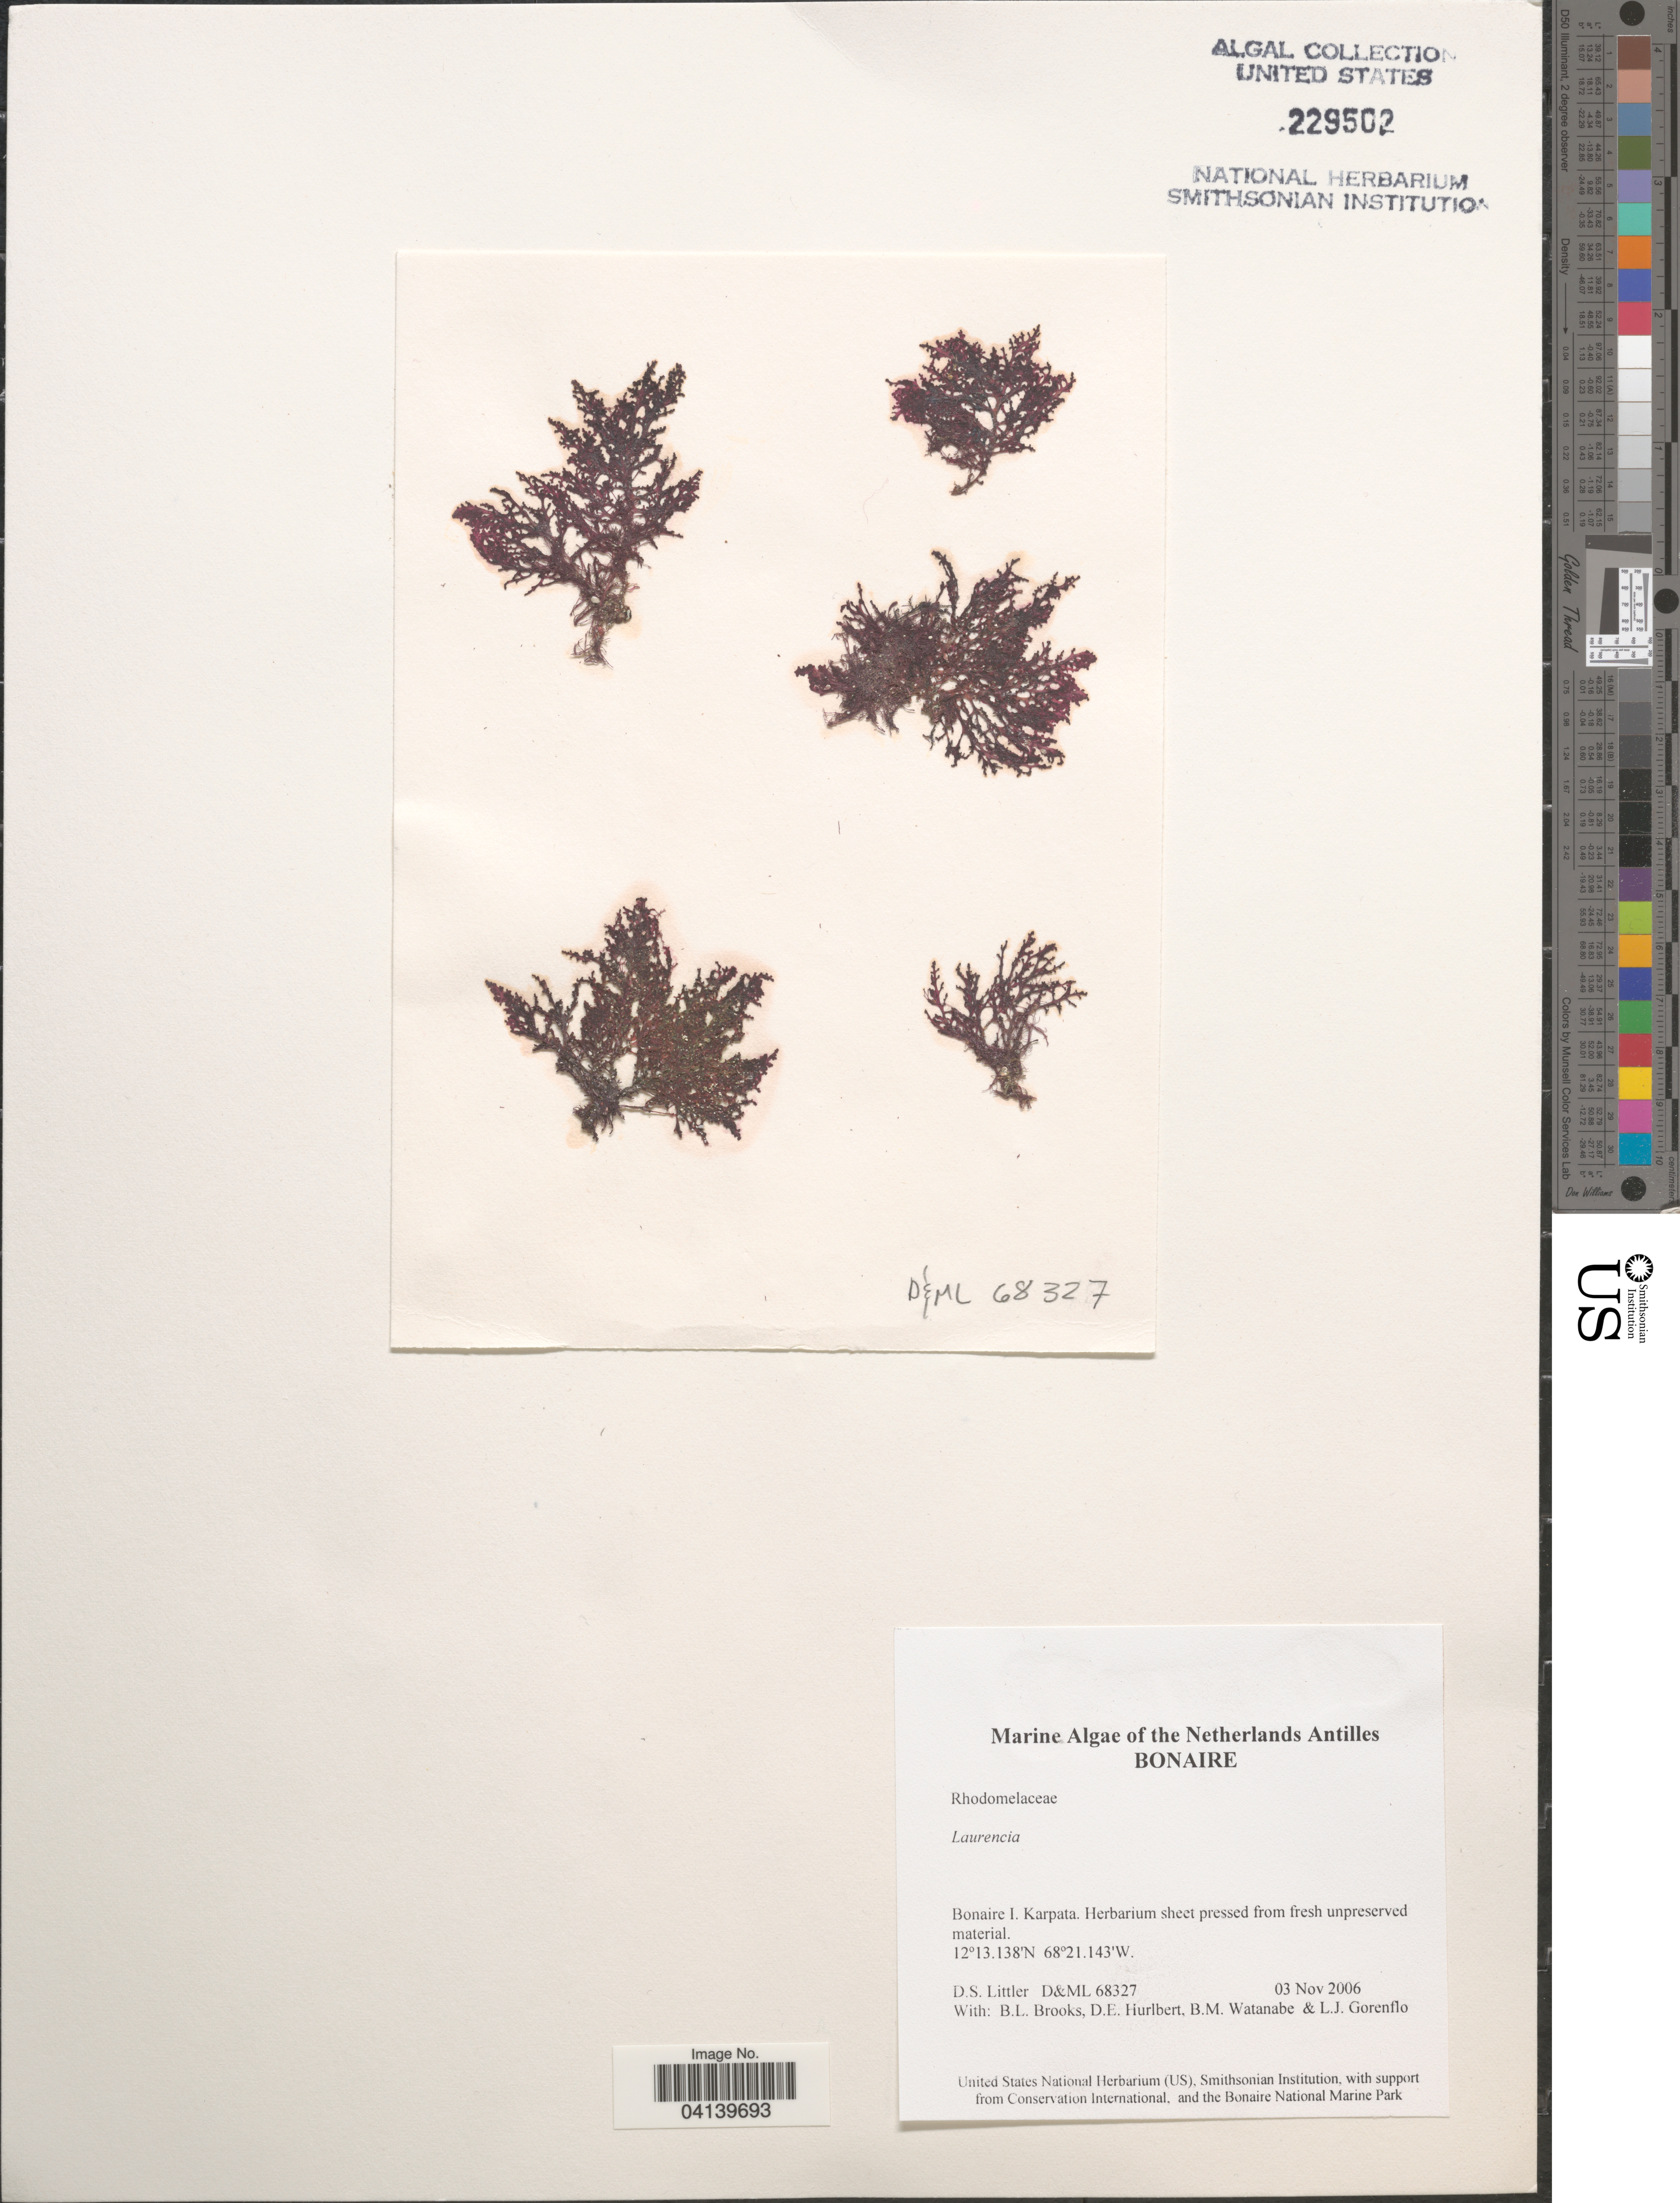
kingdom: Plantae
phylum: Rhodophyta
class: Florideophyceae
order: Ceramiales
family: Rhodomelaceae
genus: Laurencia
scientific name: Laurencia sp.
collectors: D. S. Littler, B. Brooks, D. Hurlbert, B. Watanabe & L. Gorenflo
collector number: D&ML 68327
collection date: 2006-11-03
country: Netherlands Antilles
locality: Bonaire. Bonaire I. Karpata.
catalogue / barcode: US 229502